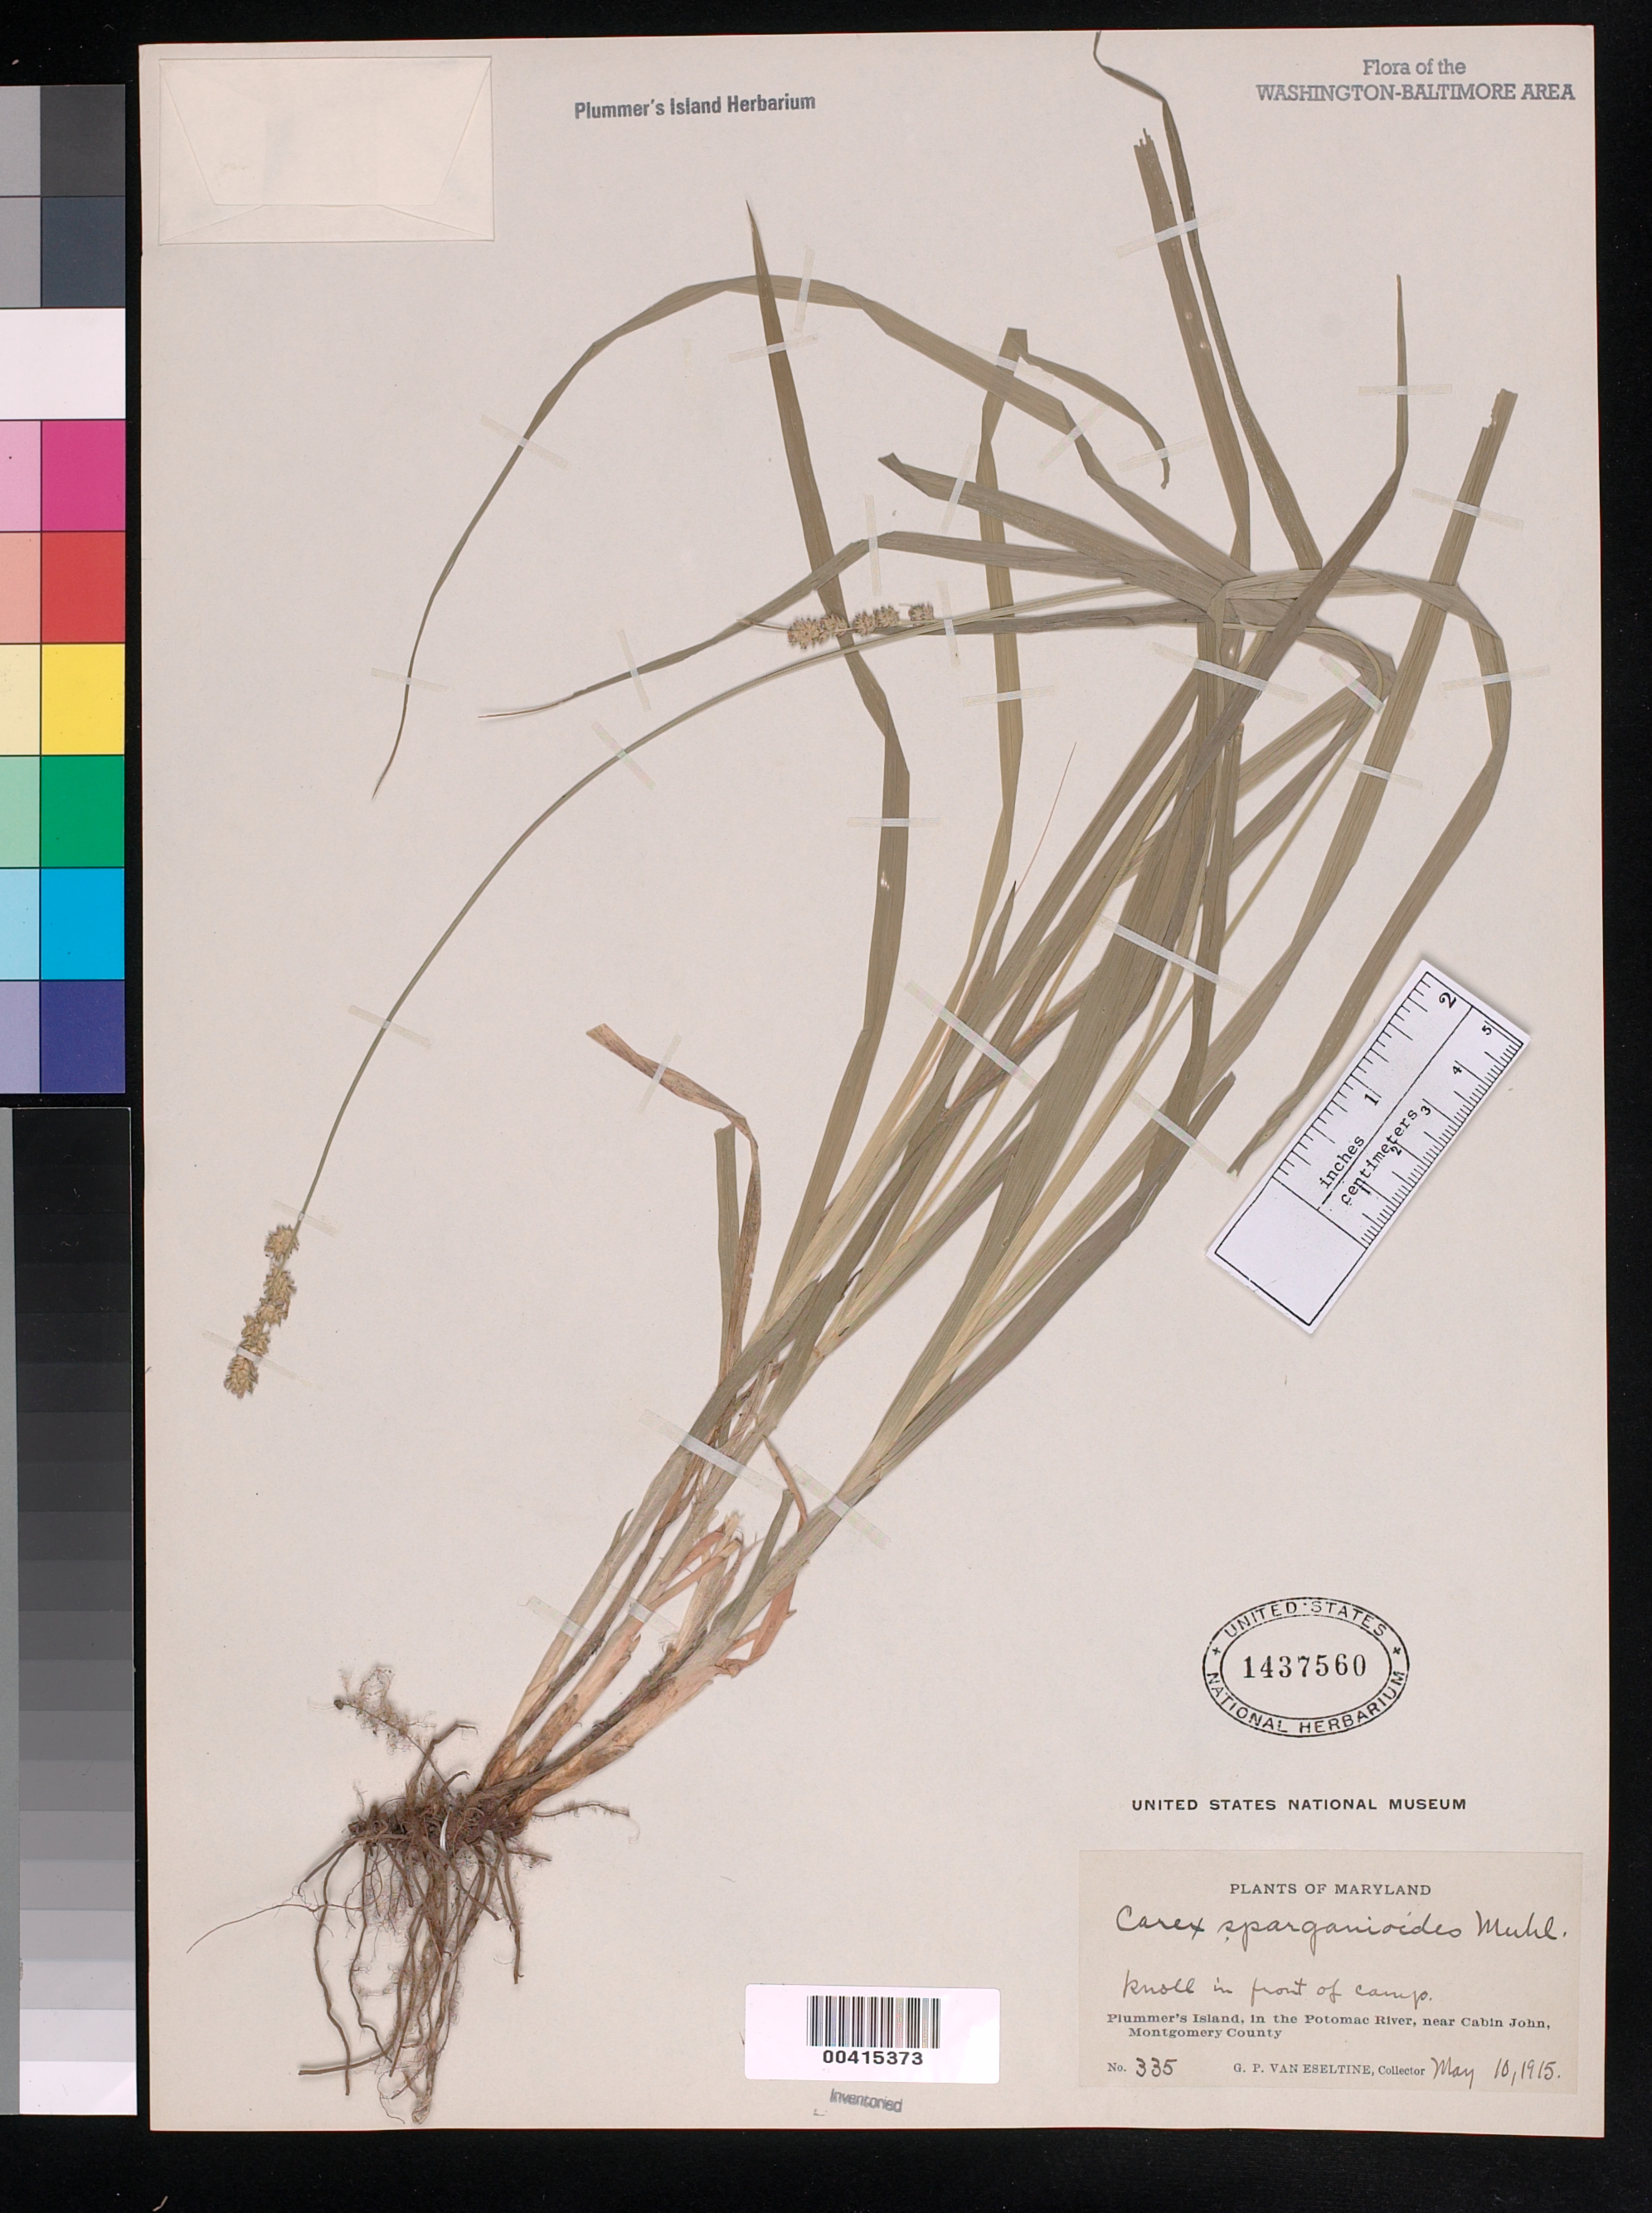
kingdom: Plantae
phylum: Tracheophyta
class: Liliopsida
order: Poales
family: Cyperaceae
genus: Carex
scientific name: Carex sparganioides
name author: Muhl. ex Willd.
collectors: G. P. Van Eseltine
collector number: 335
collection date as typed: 10 May 1915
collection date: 1915-05-10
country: United States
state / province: Maryland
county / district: Montgomery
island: Plummers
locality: Plummer's Island; knoll in front of Camp Plummers Island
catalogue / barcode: US 1437560